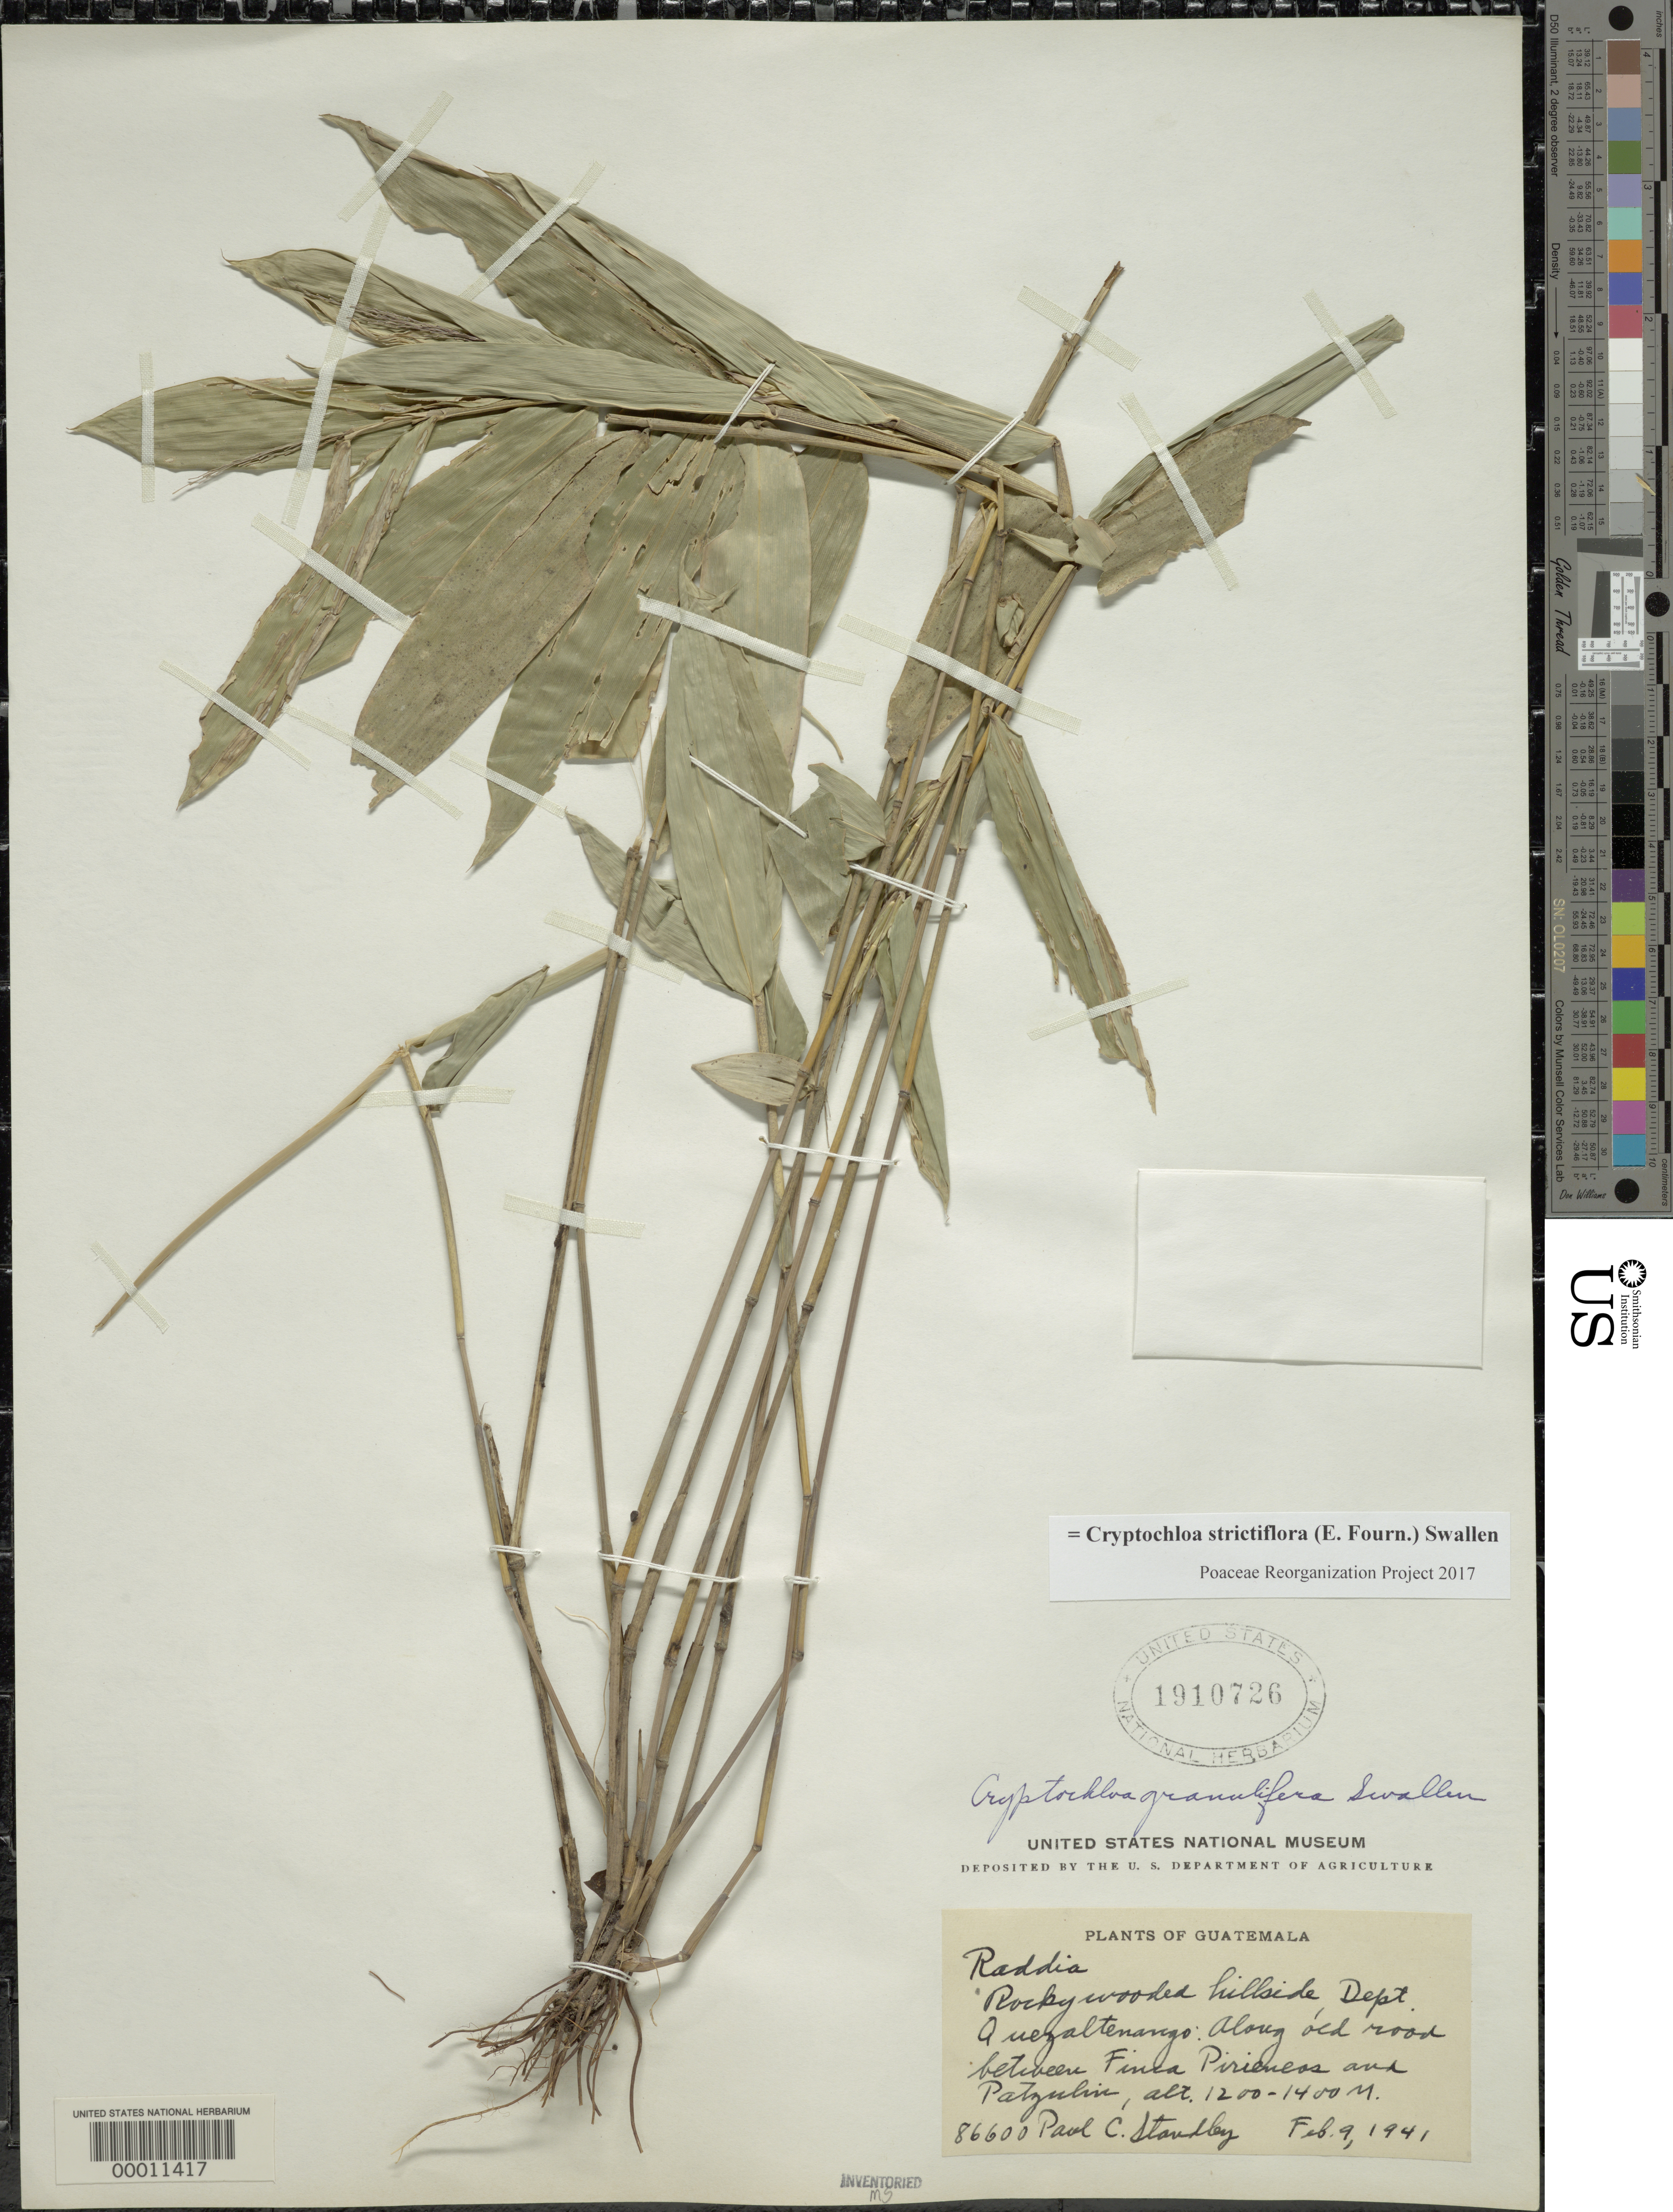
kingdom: Plantae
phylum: Tracheophyta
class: Liliopsida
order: Poales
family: Poaceae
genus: Cryptochloa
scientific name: Cryptochloa strictiflora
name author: (E. Fourn.) Swallen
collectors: P. C. Standley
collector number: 86600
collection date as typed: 09 Feb 1941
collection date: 1941-02-09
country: Guatemala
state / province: Quetzaltenango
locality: Finca Pirineos, Patzulin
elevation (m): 1200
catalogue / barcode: US 1910726